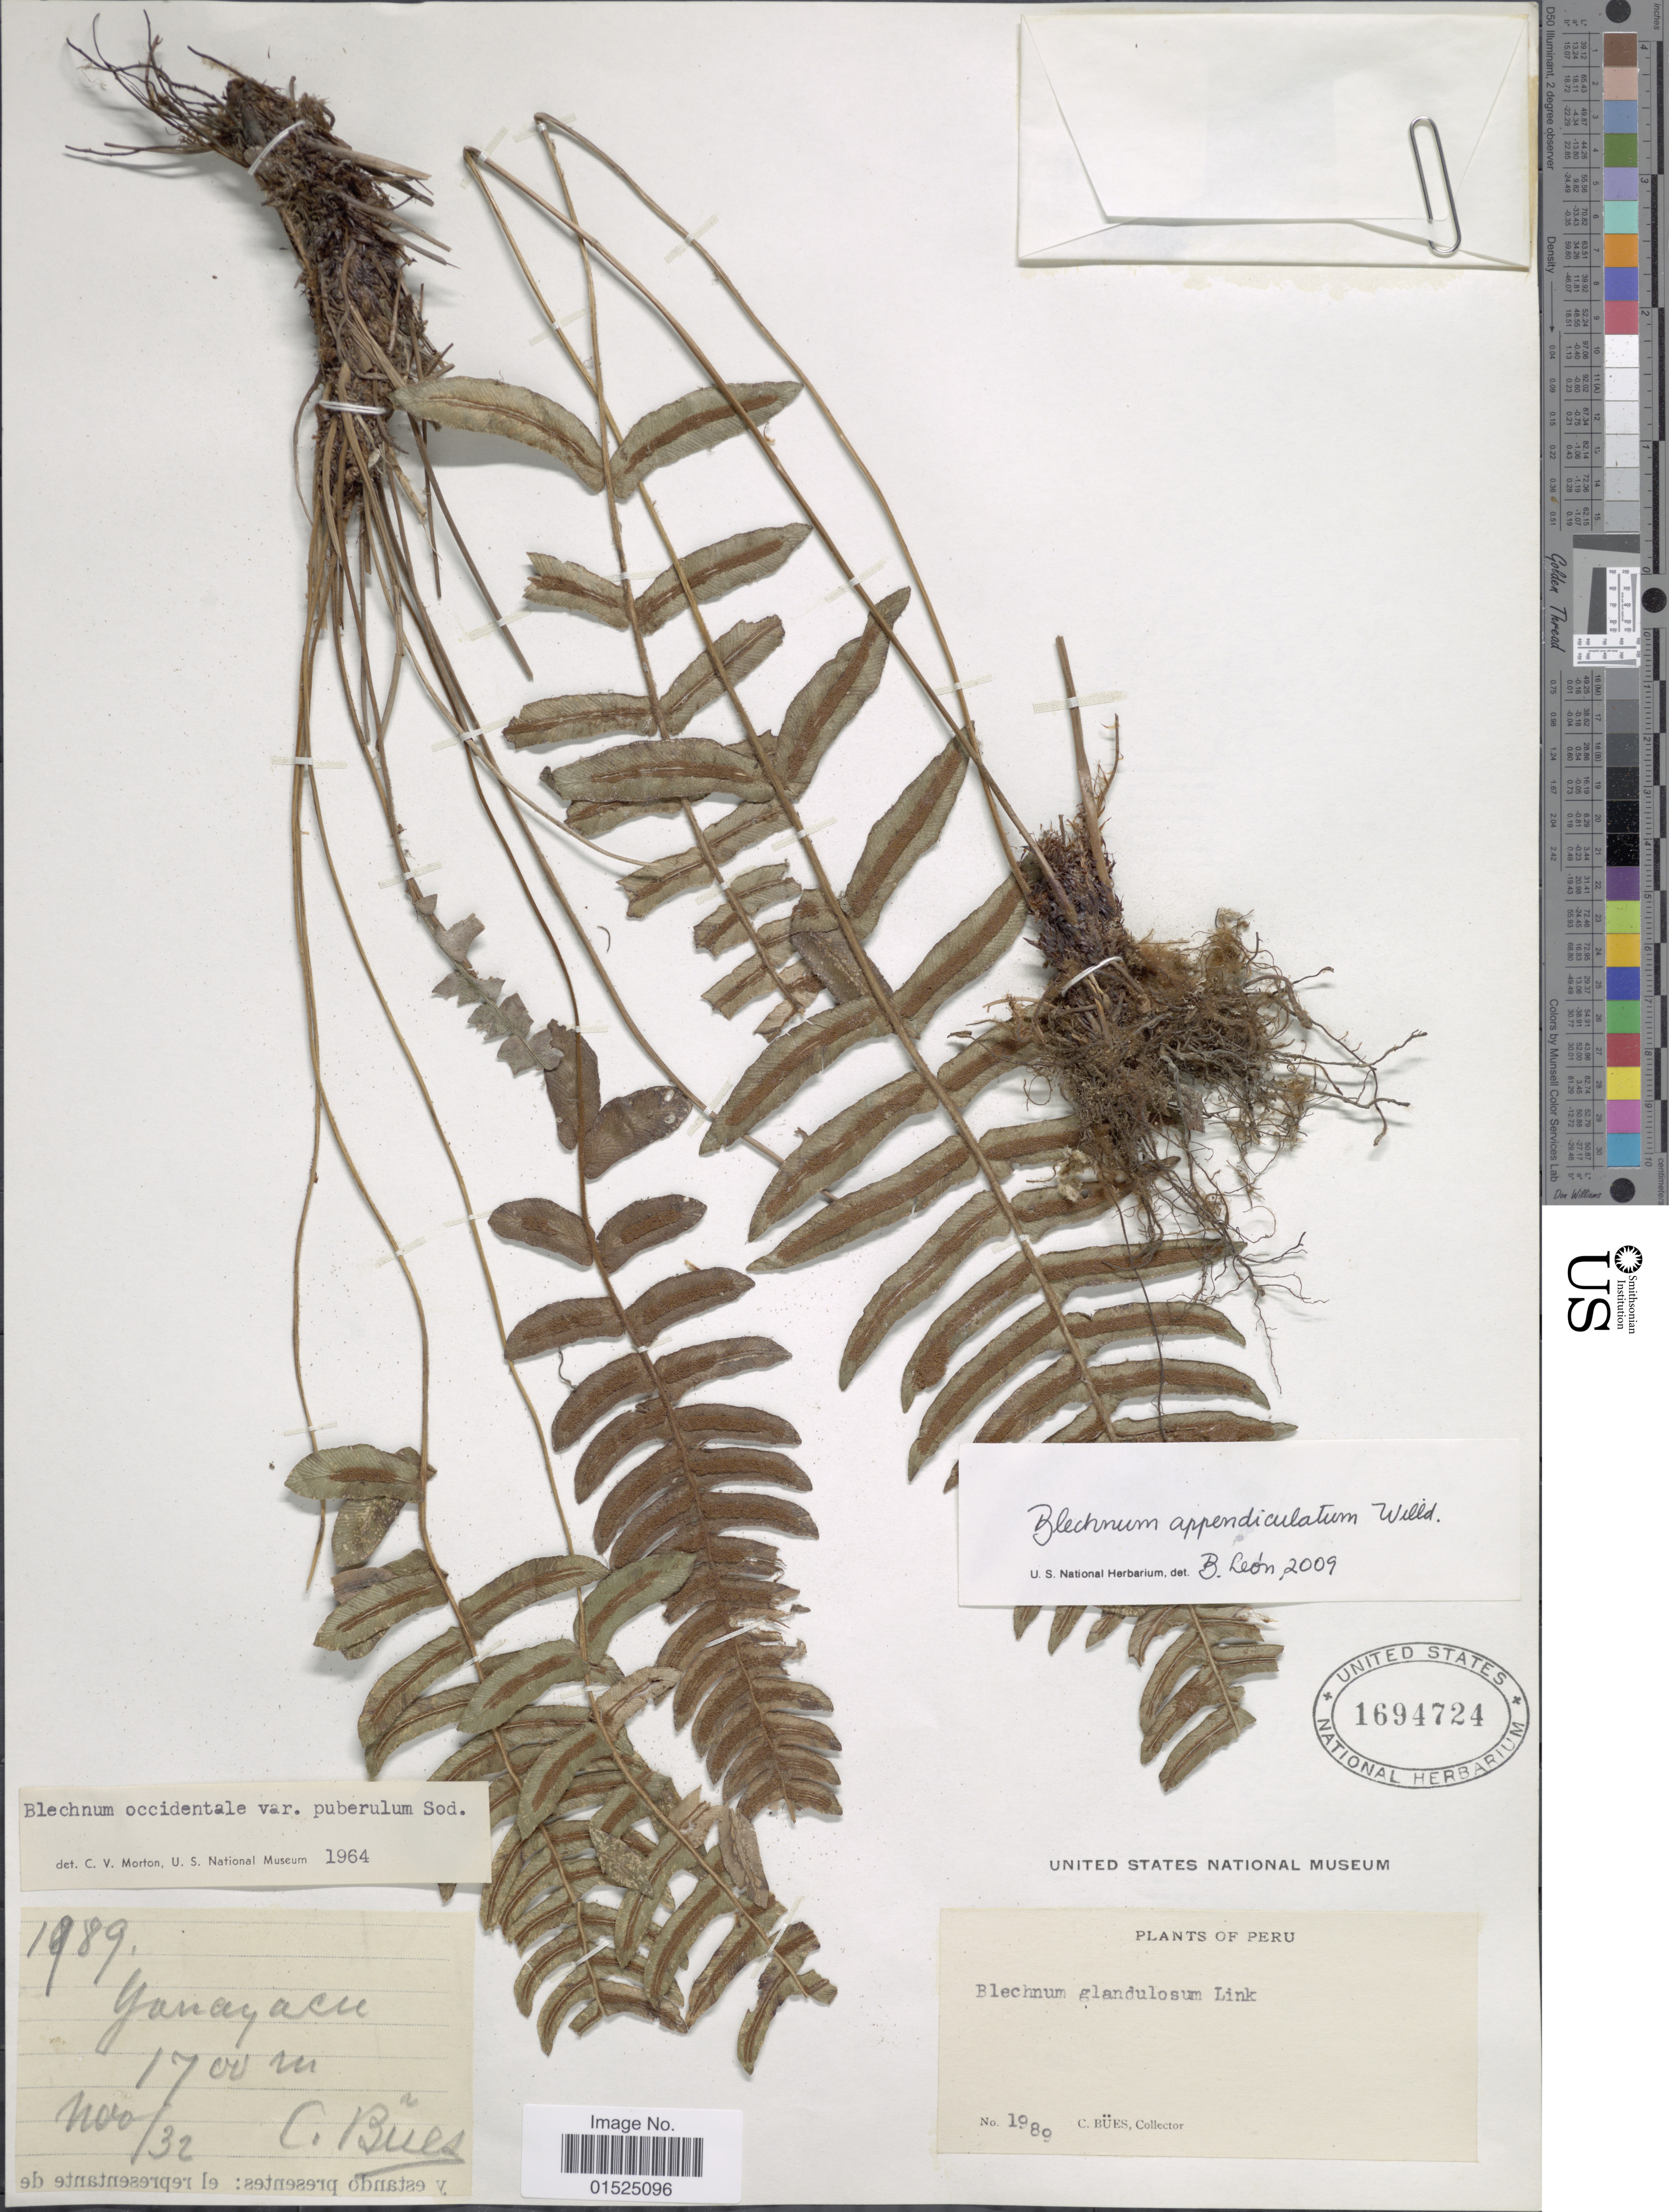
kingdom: Plantae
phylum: Tracheophyta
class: Polypodiopsida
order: Polypodiales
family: Blechnaceae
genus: Blechnum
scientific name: Blechnum appendiculatum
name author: Willd.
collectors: C. Bues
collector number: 1989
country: Peru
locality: Yanayacu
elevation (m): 1700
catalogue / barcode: US 1694724